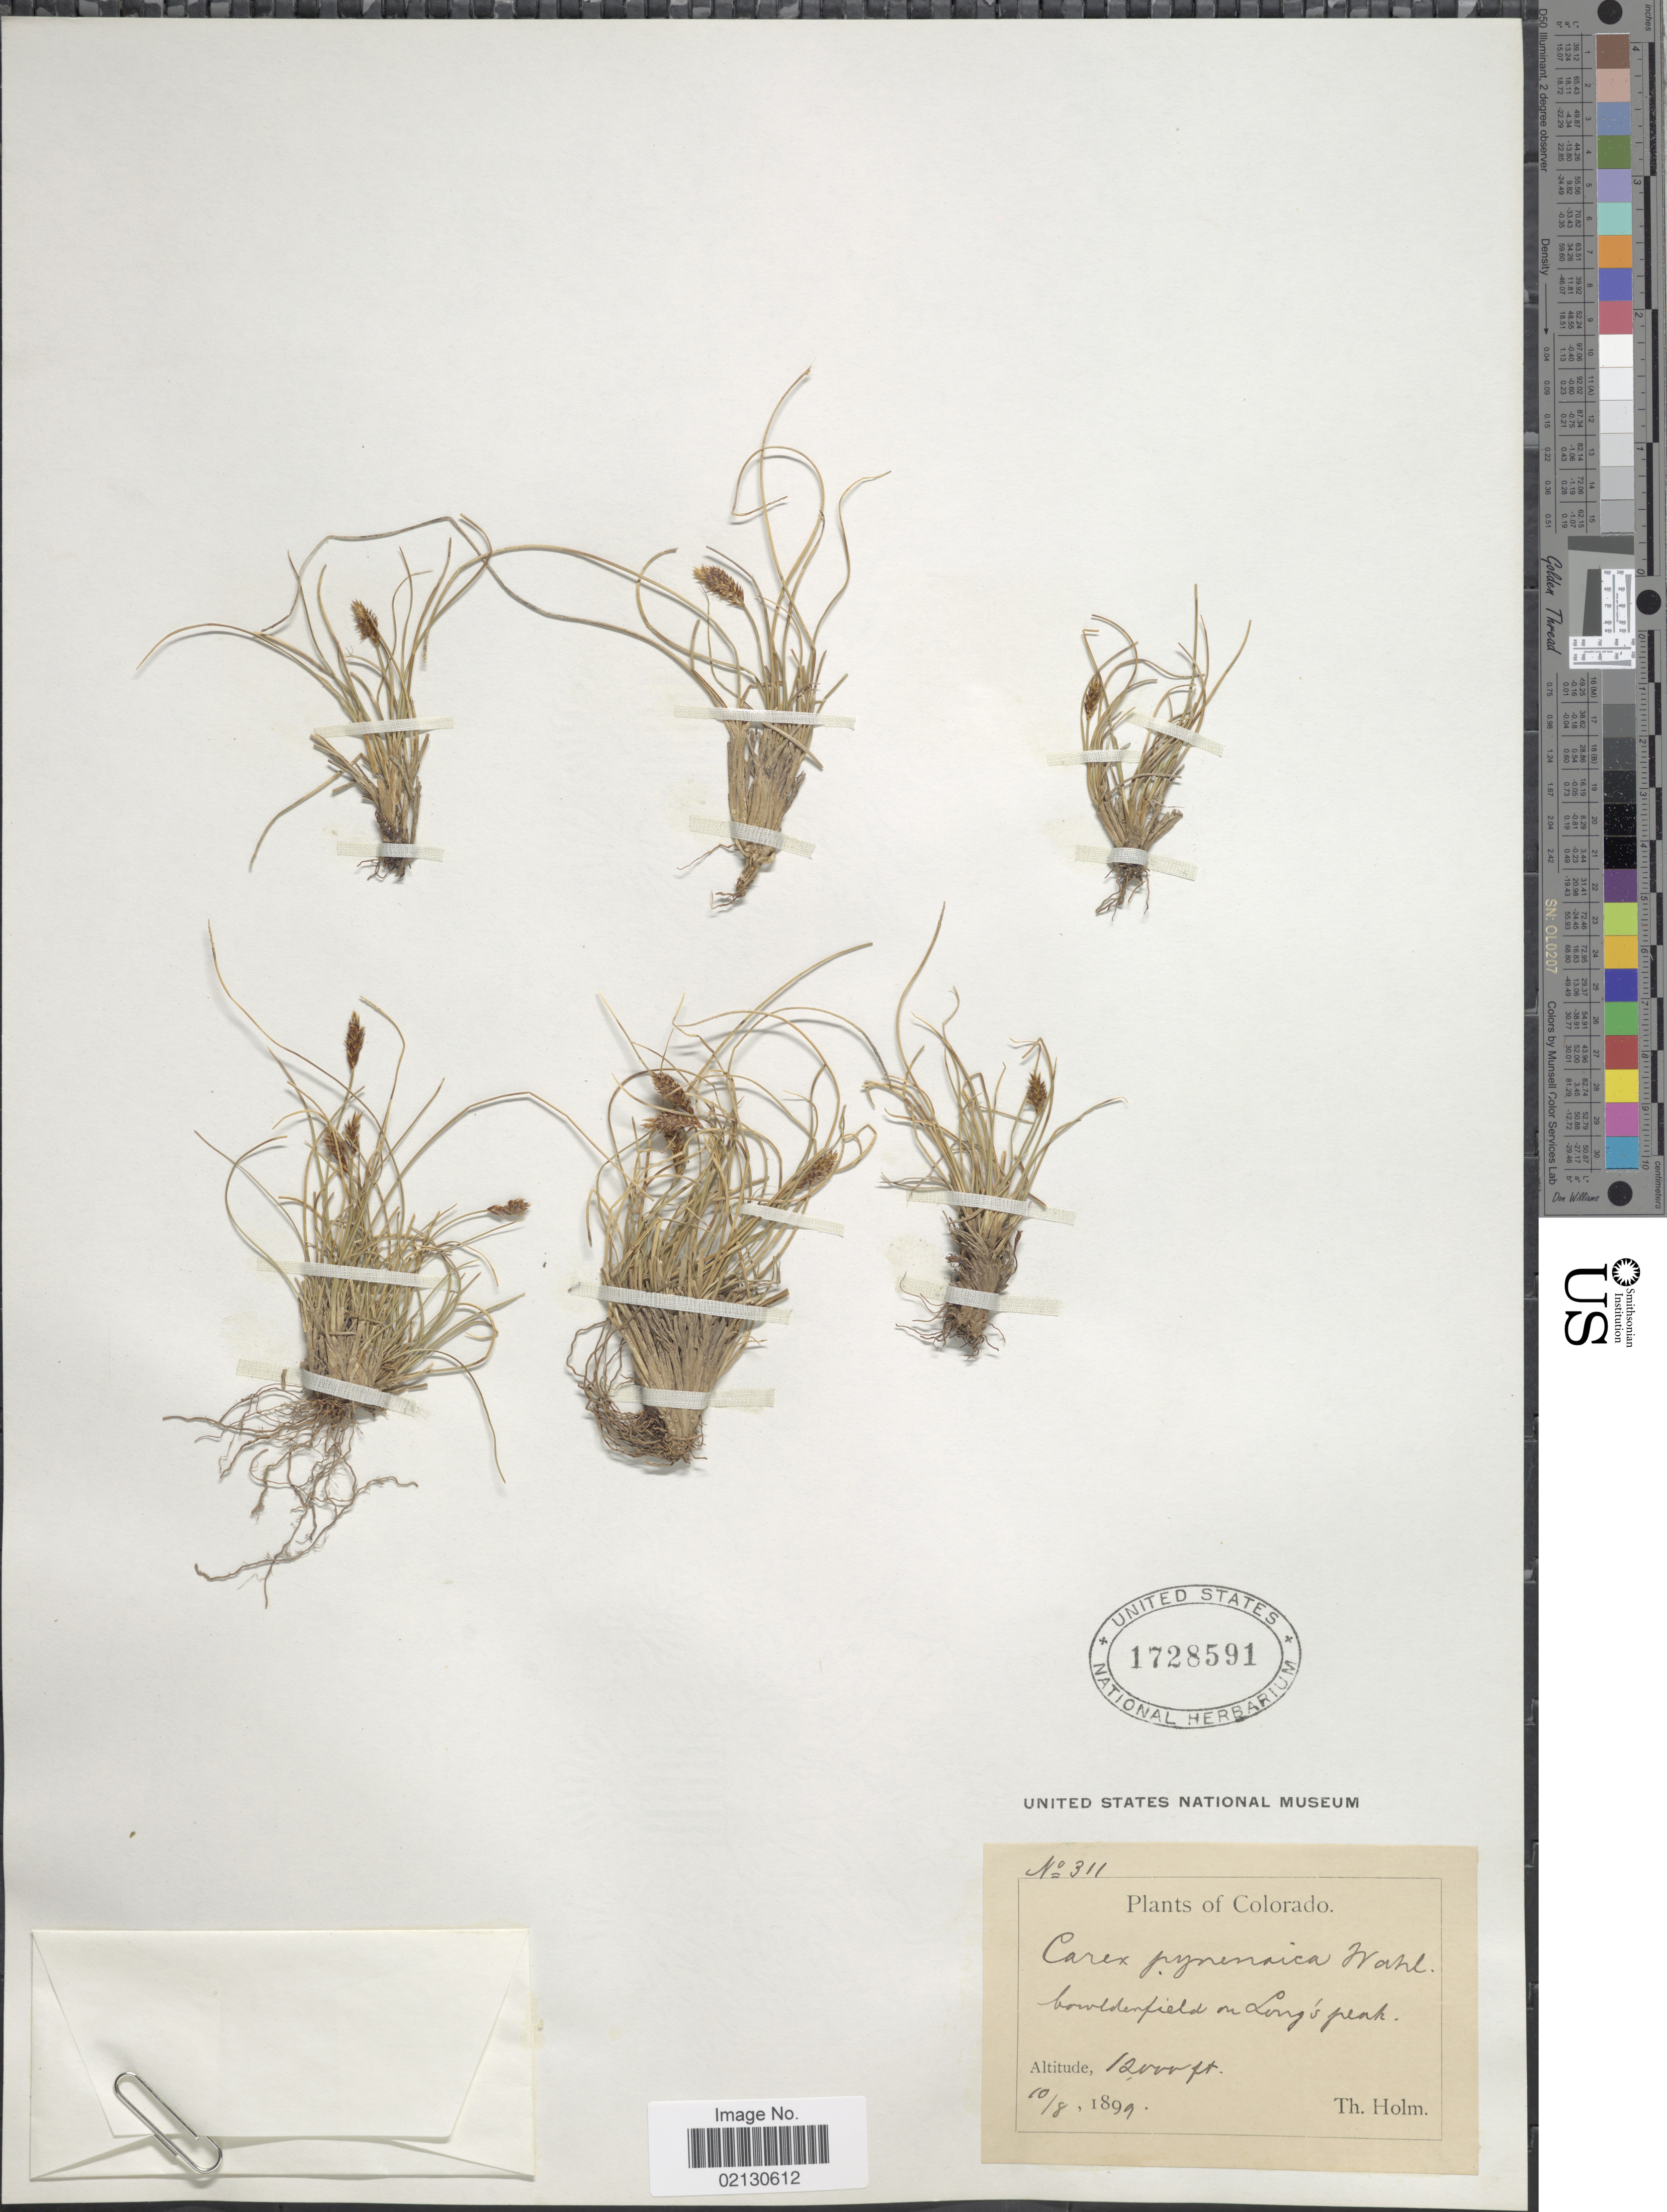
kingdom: Plantae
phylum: Tracheophyta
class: Liliopsida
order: Poales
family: Cyperaceae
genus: Carex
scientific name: Carex micropoda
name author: C.A. Mey.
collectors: T. Holm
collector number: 311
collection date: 1899-10-08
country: United States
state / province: Colorado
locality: Long's peak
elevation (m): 3658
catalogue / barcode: US 1728591